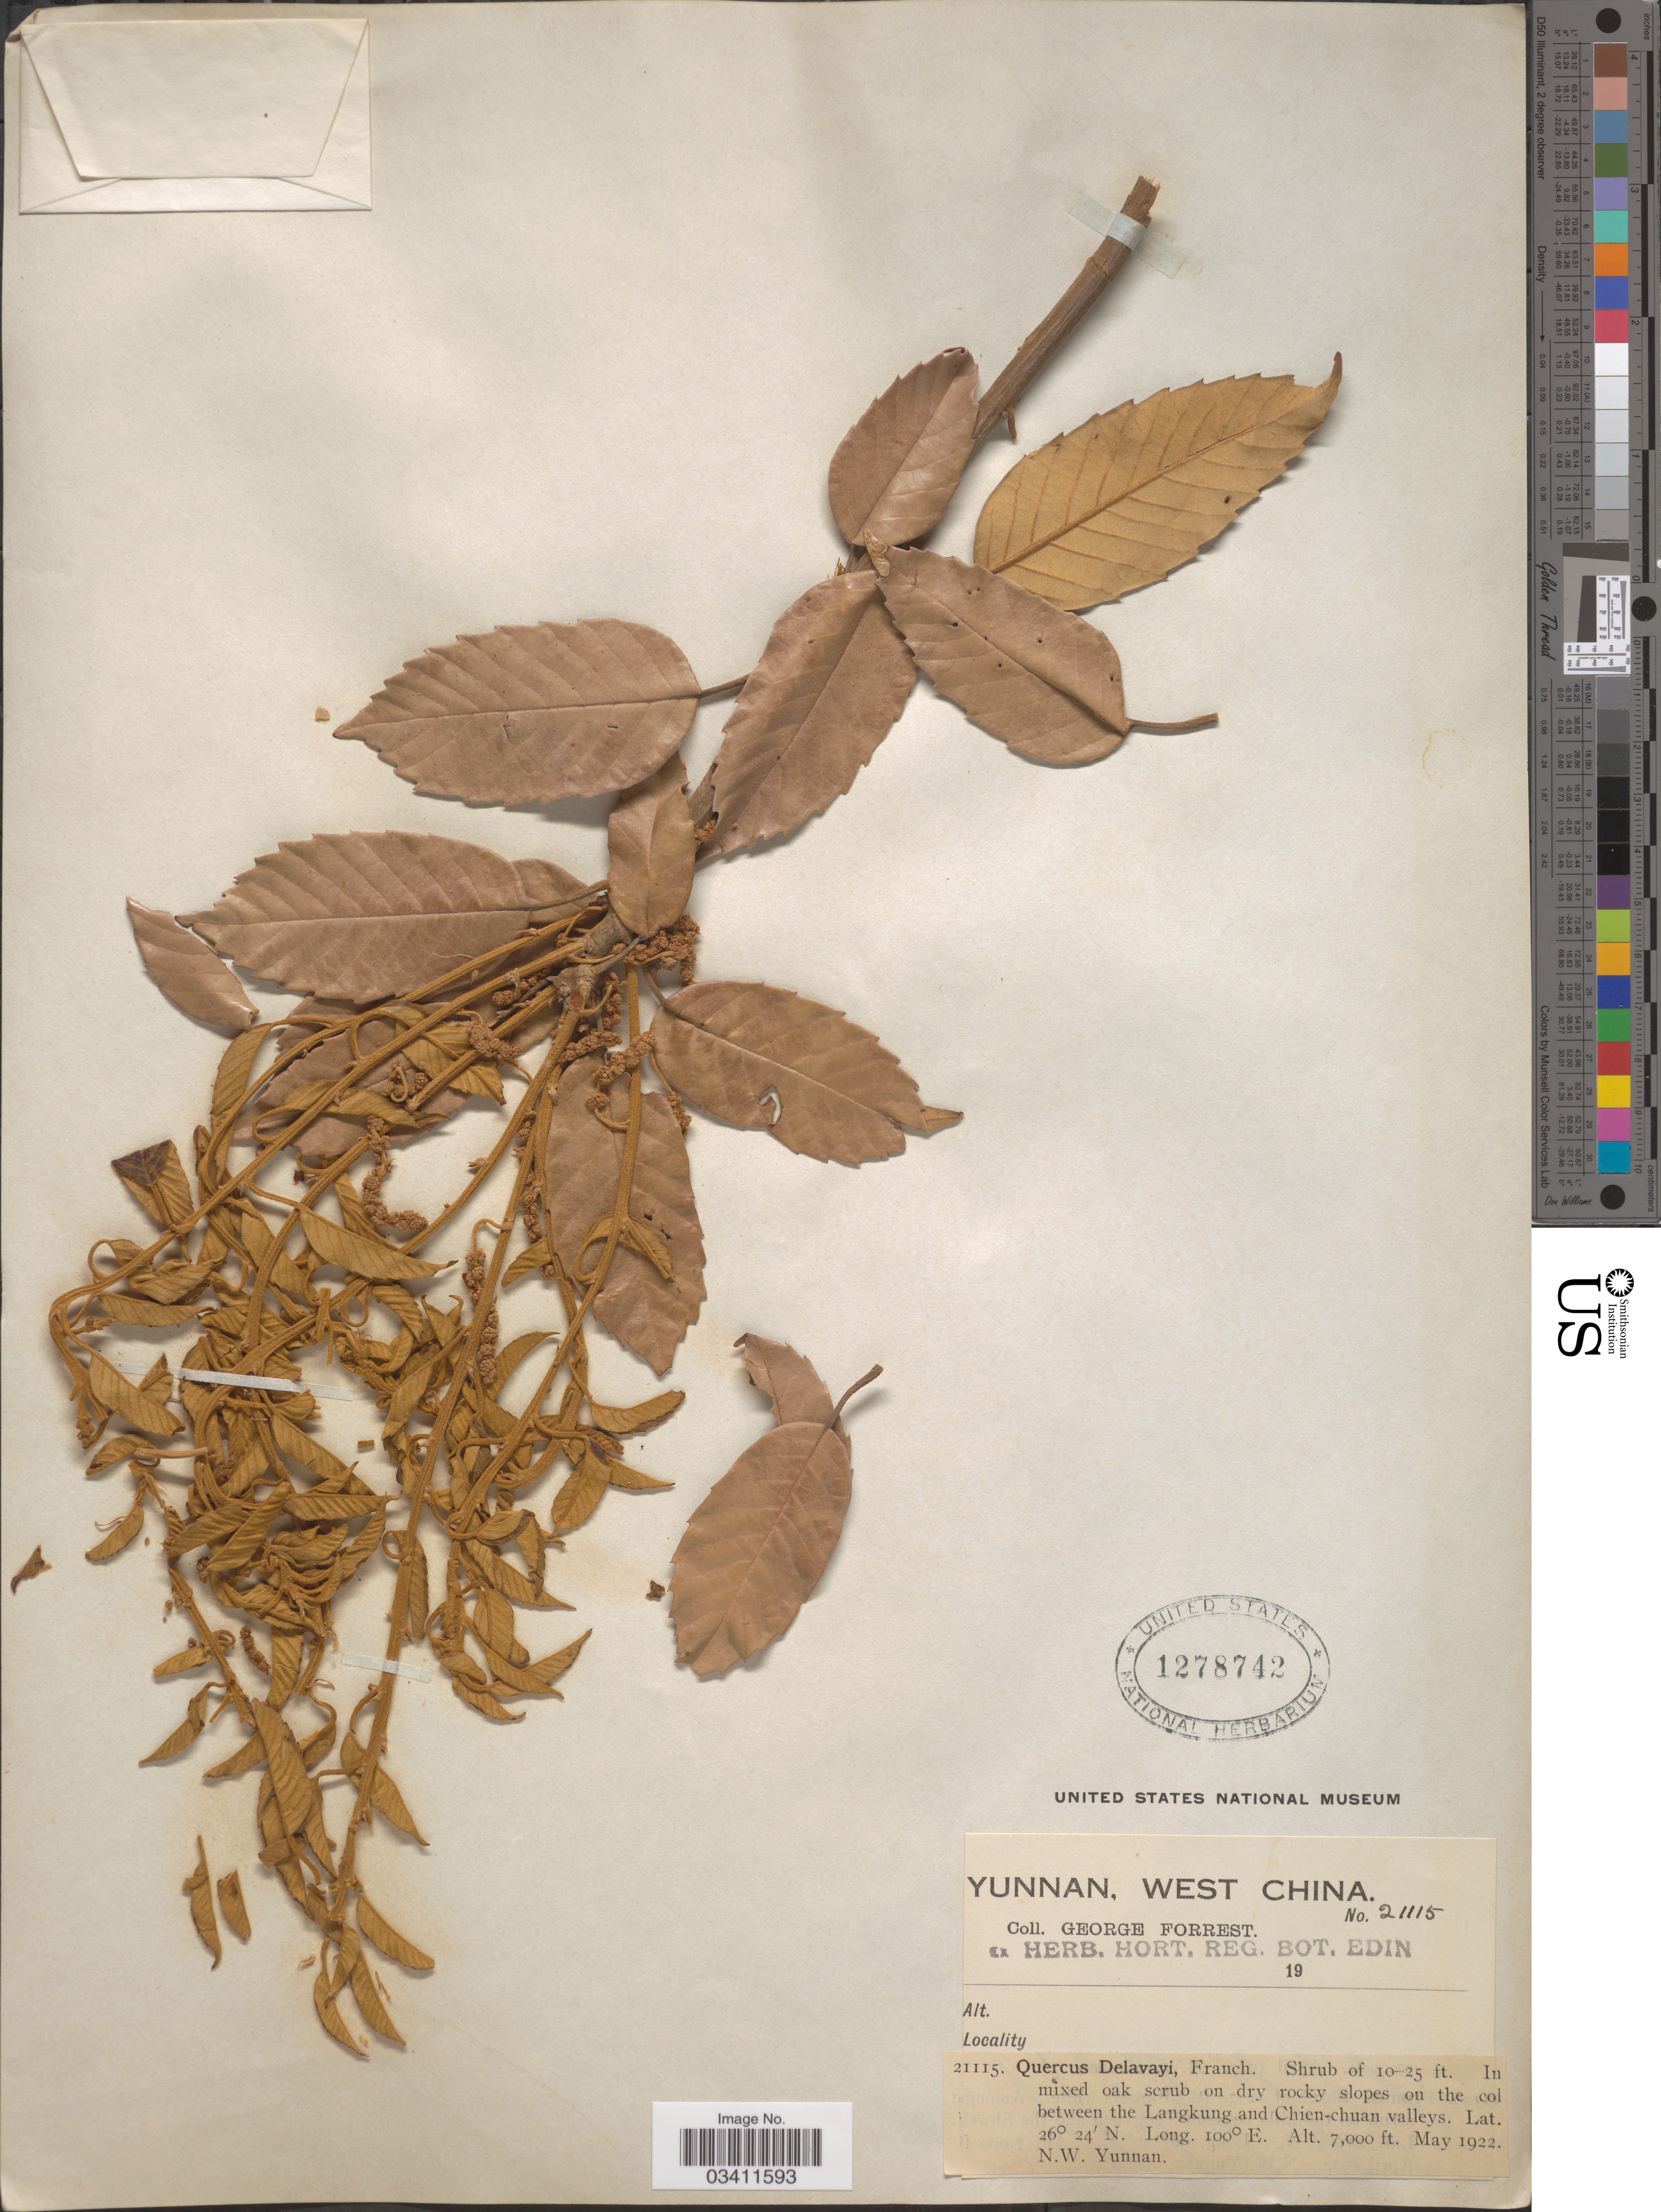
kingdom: Plantae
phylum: Tracheophyta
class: Magnoliopsida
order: Fagales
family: Fagaceae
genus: Quercus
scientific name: Quercus delavayi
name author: Franch.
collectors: G. Forrest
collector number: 21115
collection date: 1922-05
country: China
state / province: Yunnan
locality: West China. On dry rocky slopes on the col between the Langkung and Chien-chuan valleys. N.W. Yunnan.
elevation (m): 2134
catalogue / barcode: US 1278742